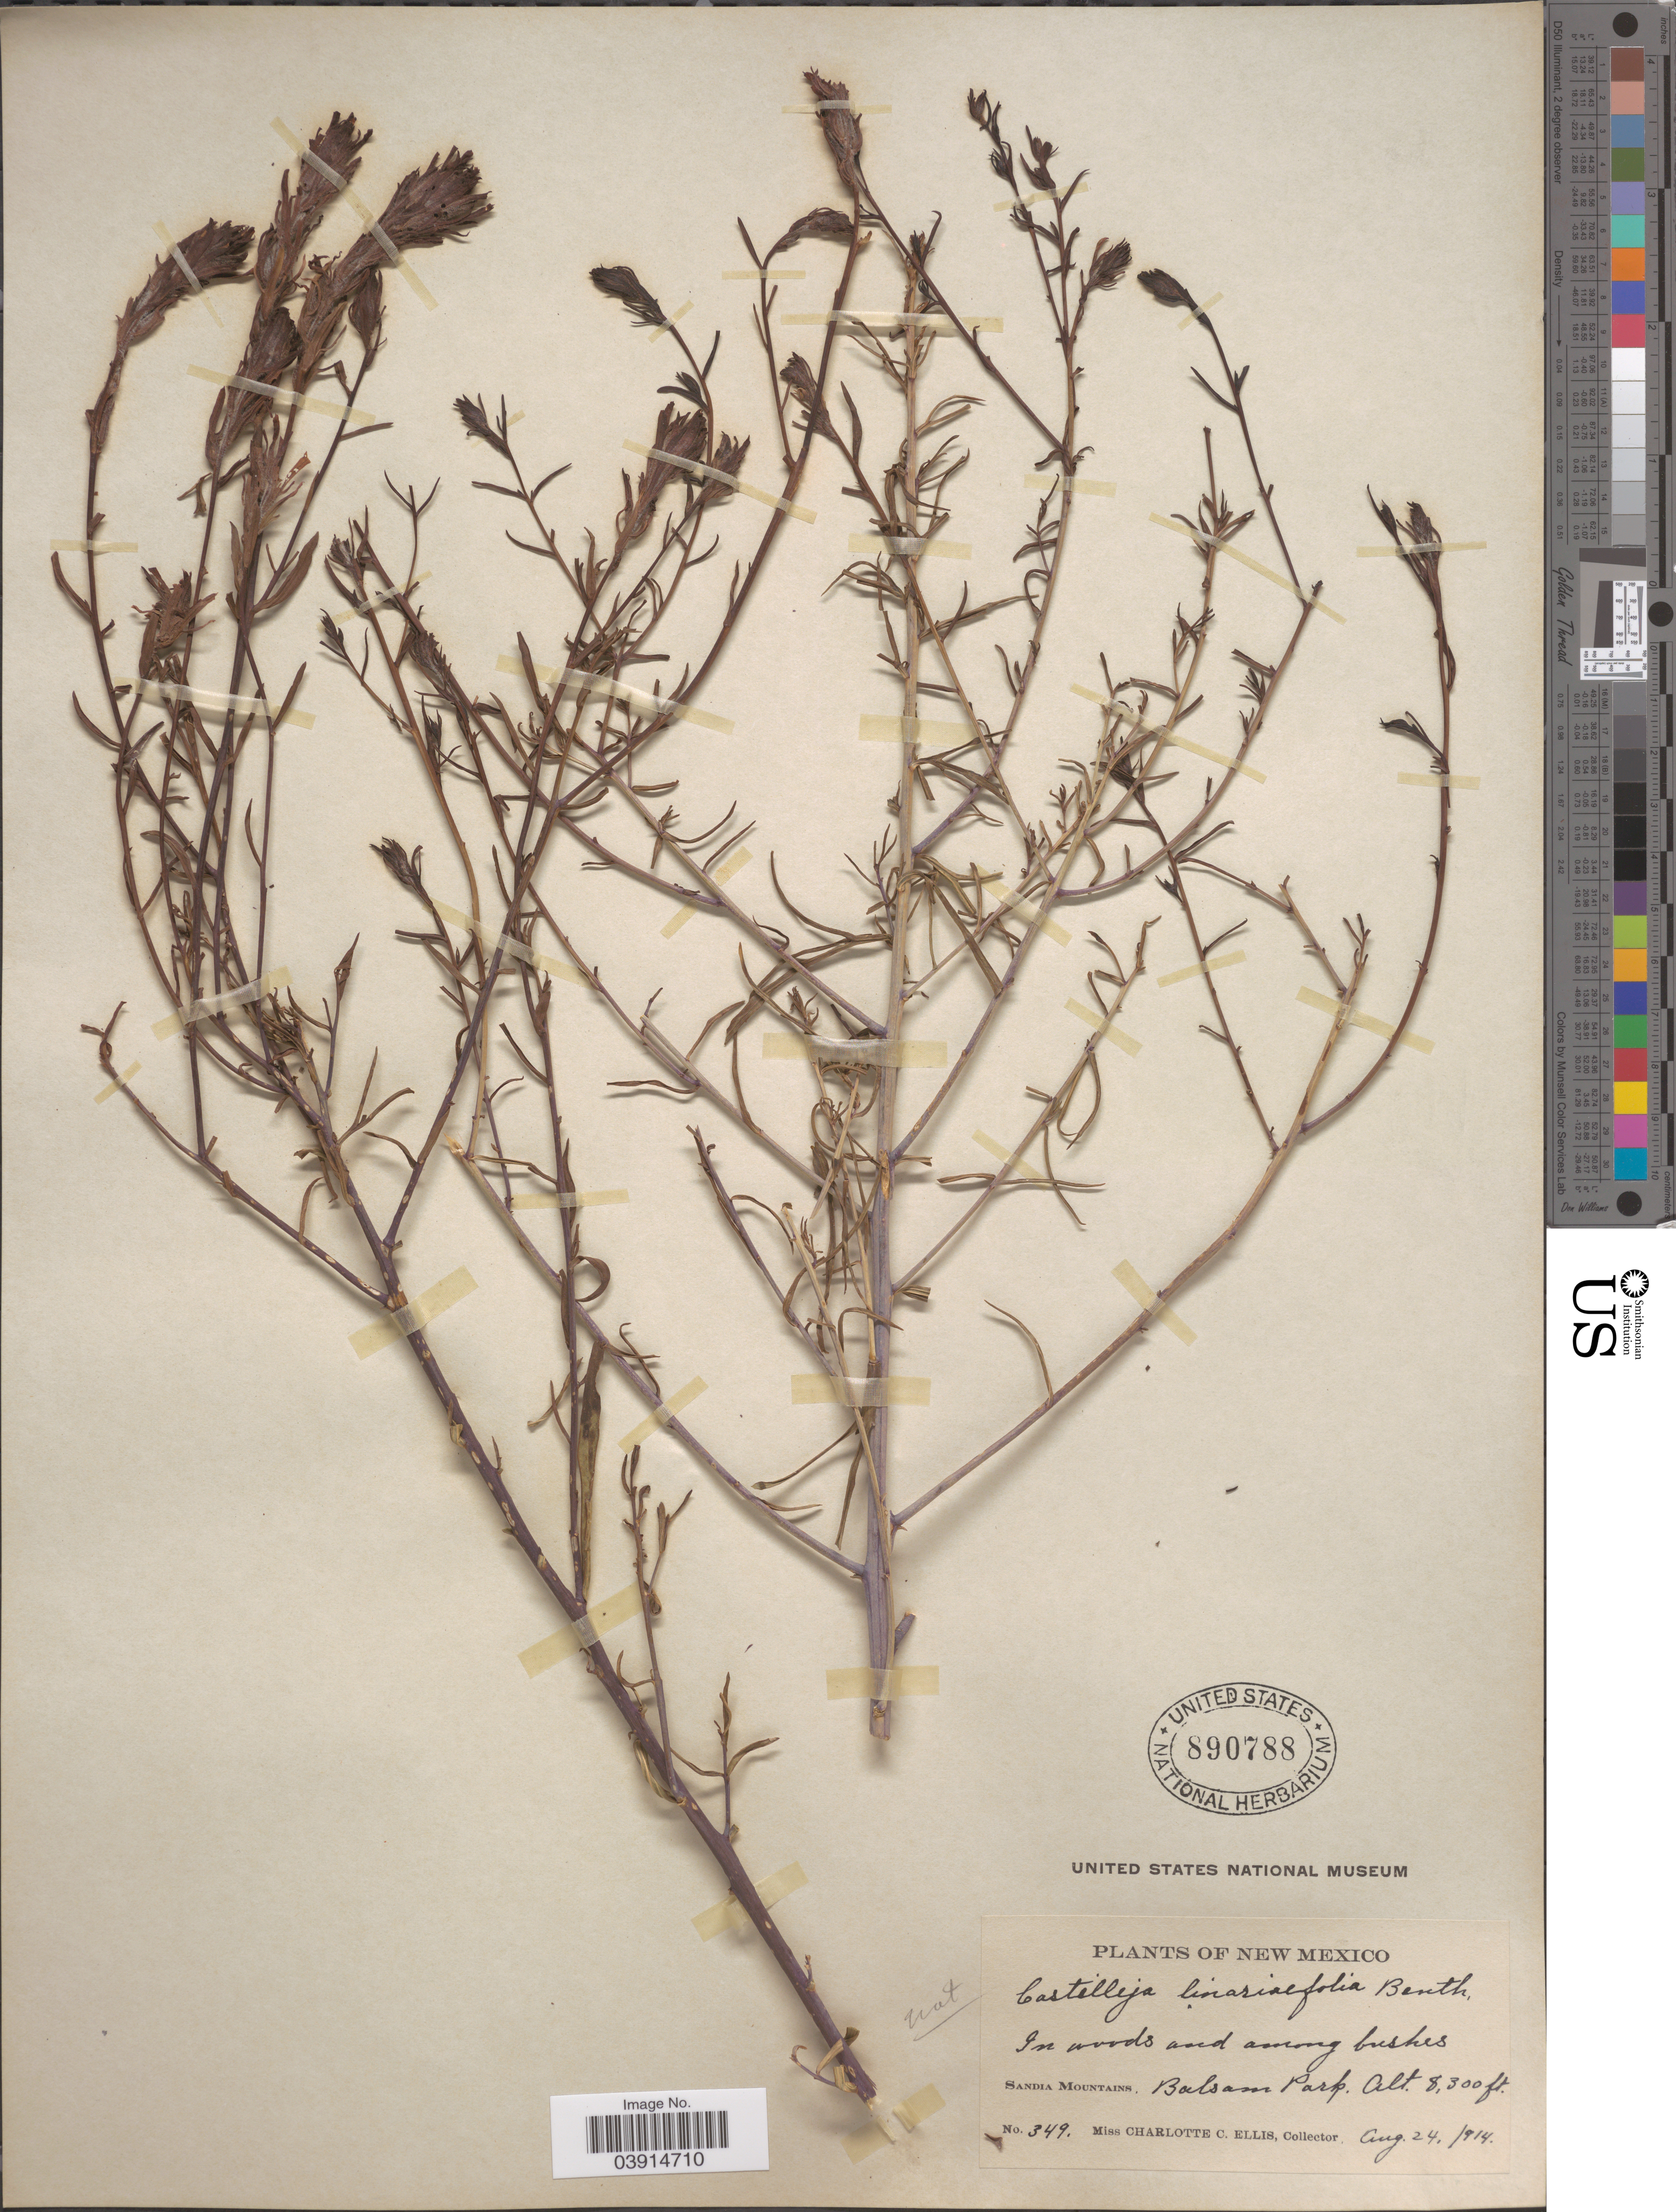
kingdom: Plantae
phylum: Tracheophyta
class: Magnoliopsida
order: Lamiales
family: Orobanchaceae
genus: Castilleja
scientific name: Castilleja sp.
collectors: C. C. Ellis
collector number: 349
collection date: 1914-08-24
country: United States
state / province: New Mexico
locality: Sandia Mountains. Balsam Park.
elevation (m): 2530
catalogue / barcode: US 890788